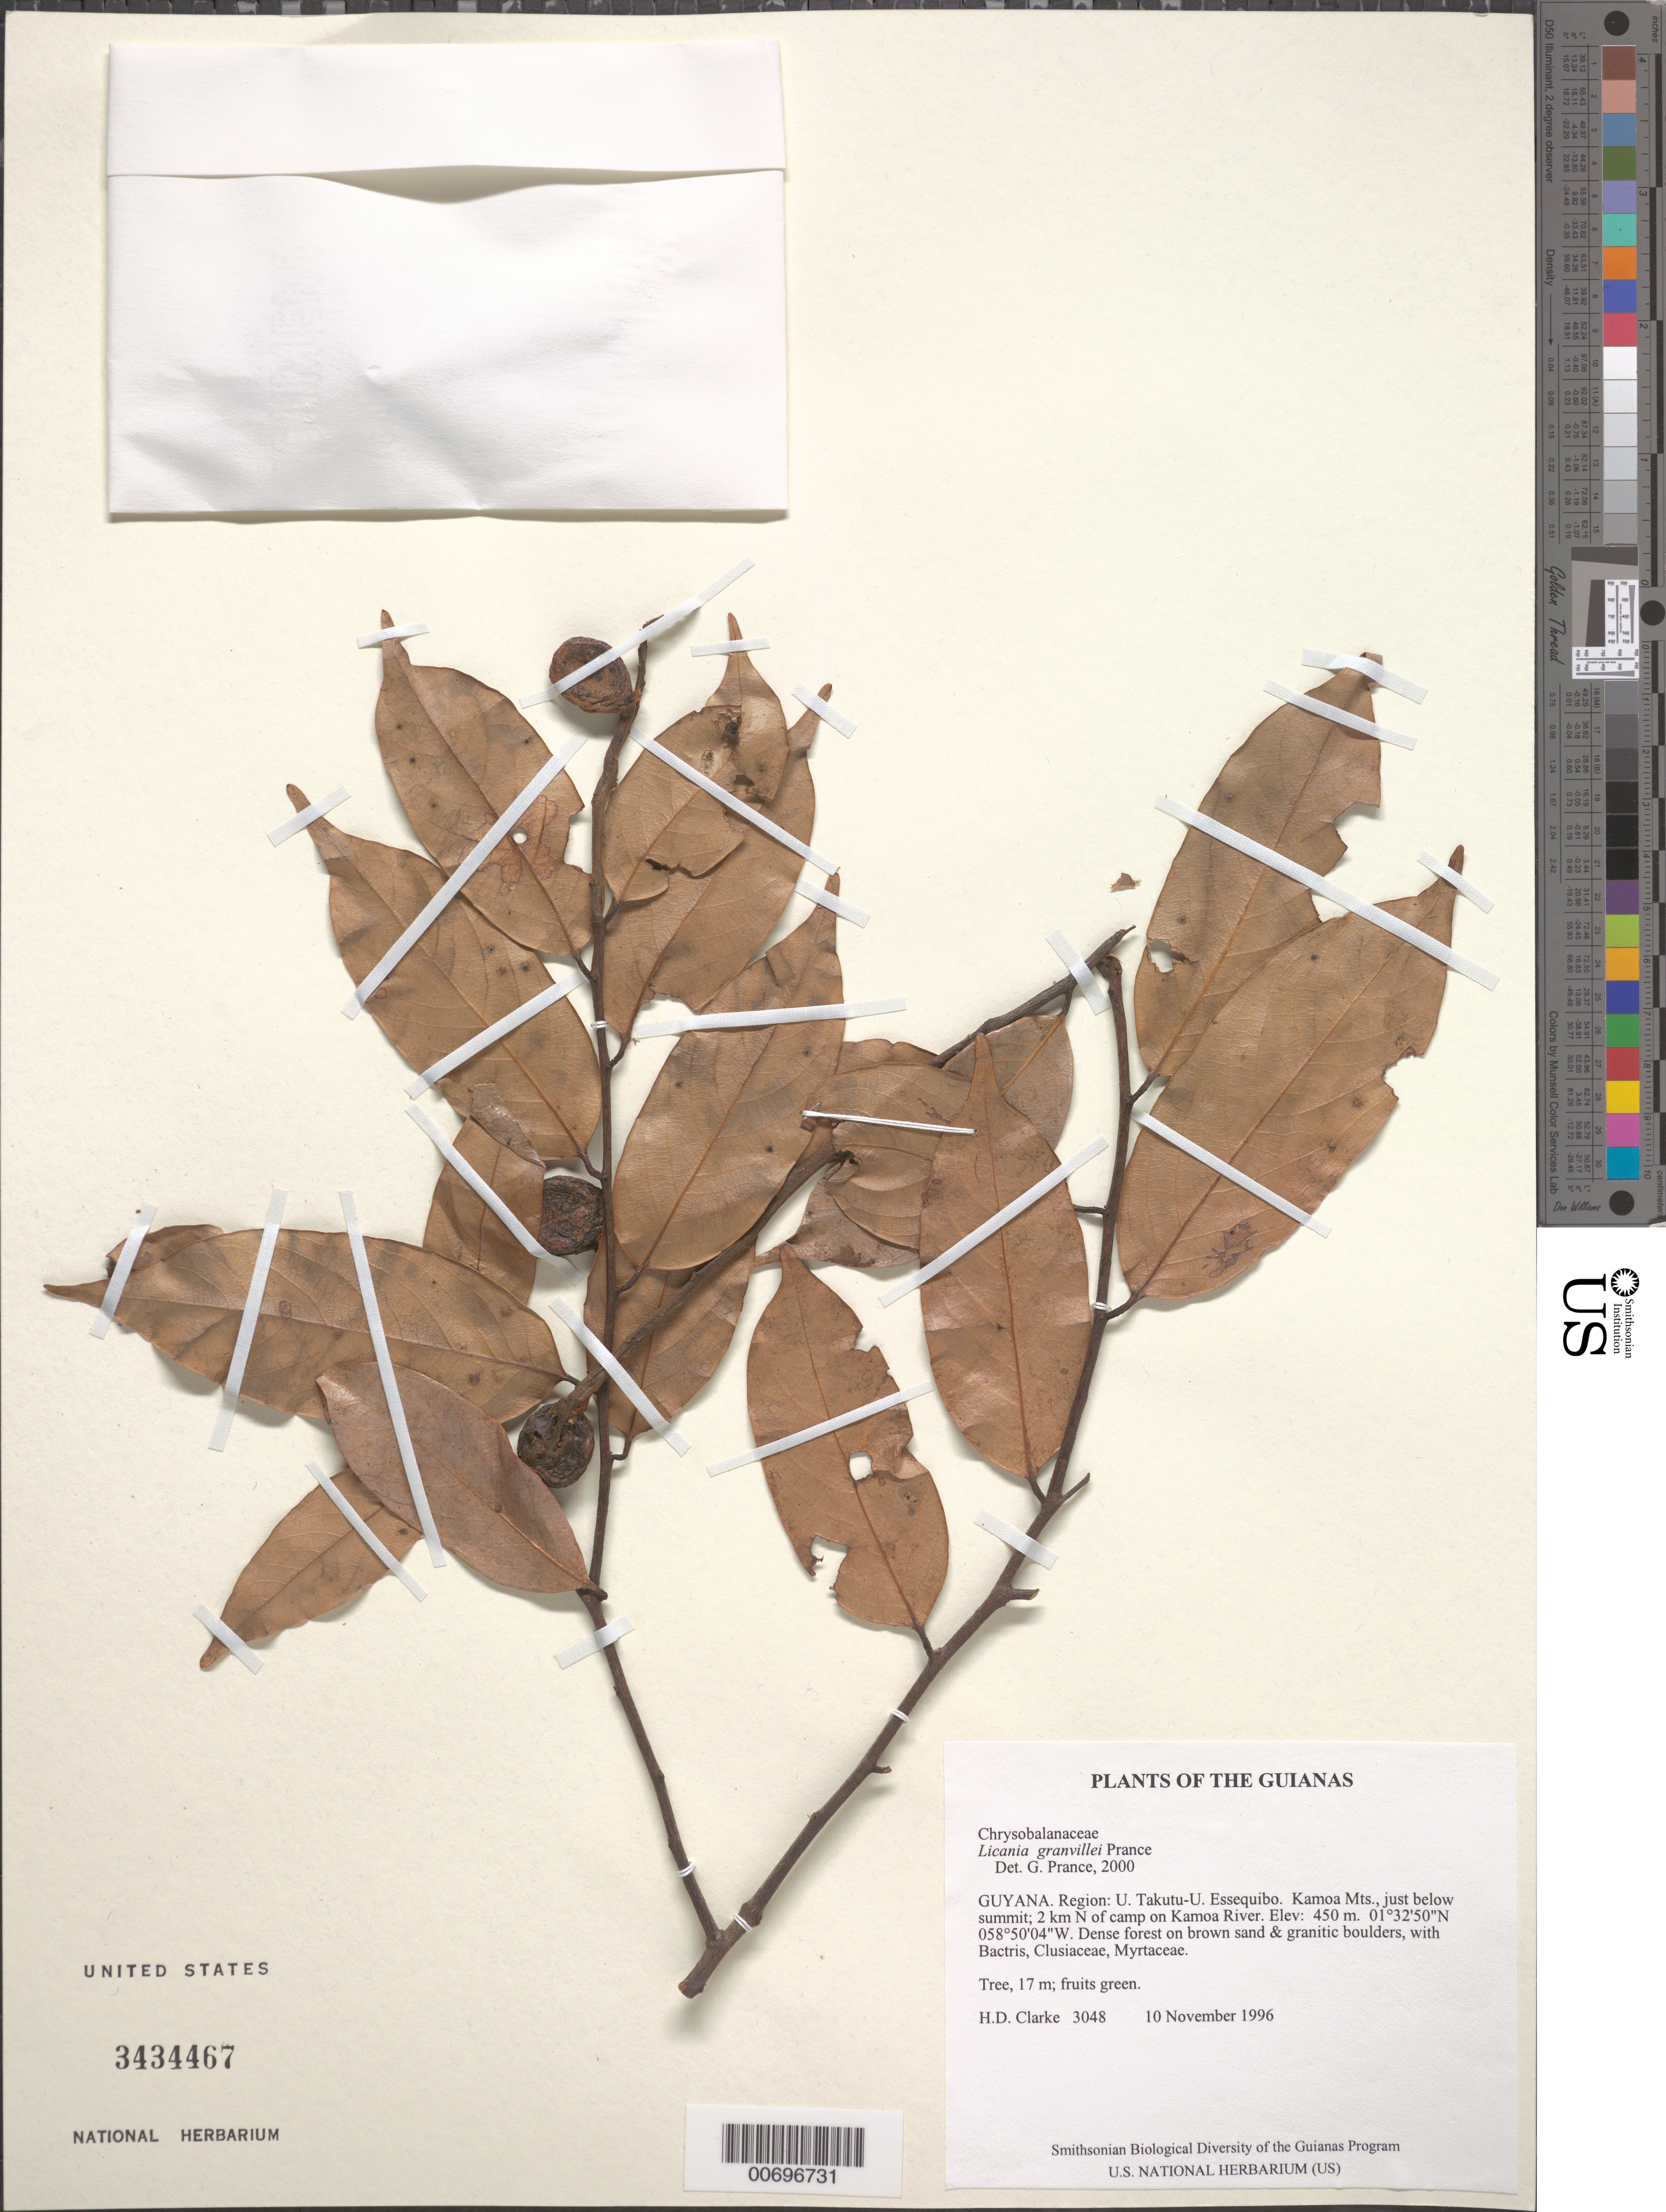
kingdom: Plantae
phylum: Tracheophyta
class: Magnoliopsida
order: Malpighiales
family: Chrysobalanaceae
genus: Leptobalanus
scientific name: Leptobalanus granvillei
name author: (Prance) Sothers & Prance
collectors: H. D. Clarke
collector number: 3048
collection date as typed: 10 November 1996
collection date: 1996-11-10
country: Guyana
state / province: U. Takutu-U. Essequibo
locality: Kamoa Mts., just below summit; 2 km N of camp on Kamoa River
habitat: Dense forest on brown sand & granitic boulders, with Bactris, Clusiaceae, Myrtaceae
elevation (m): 450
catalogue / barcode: US 3434467